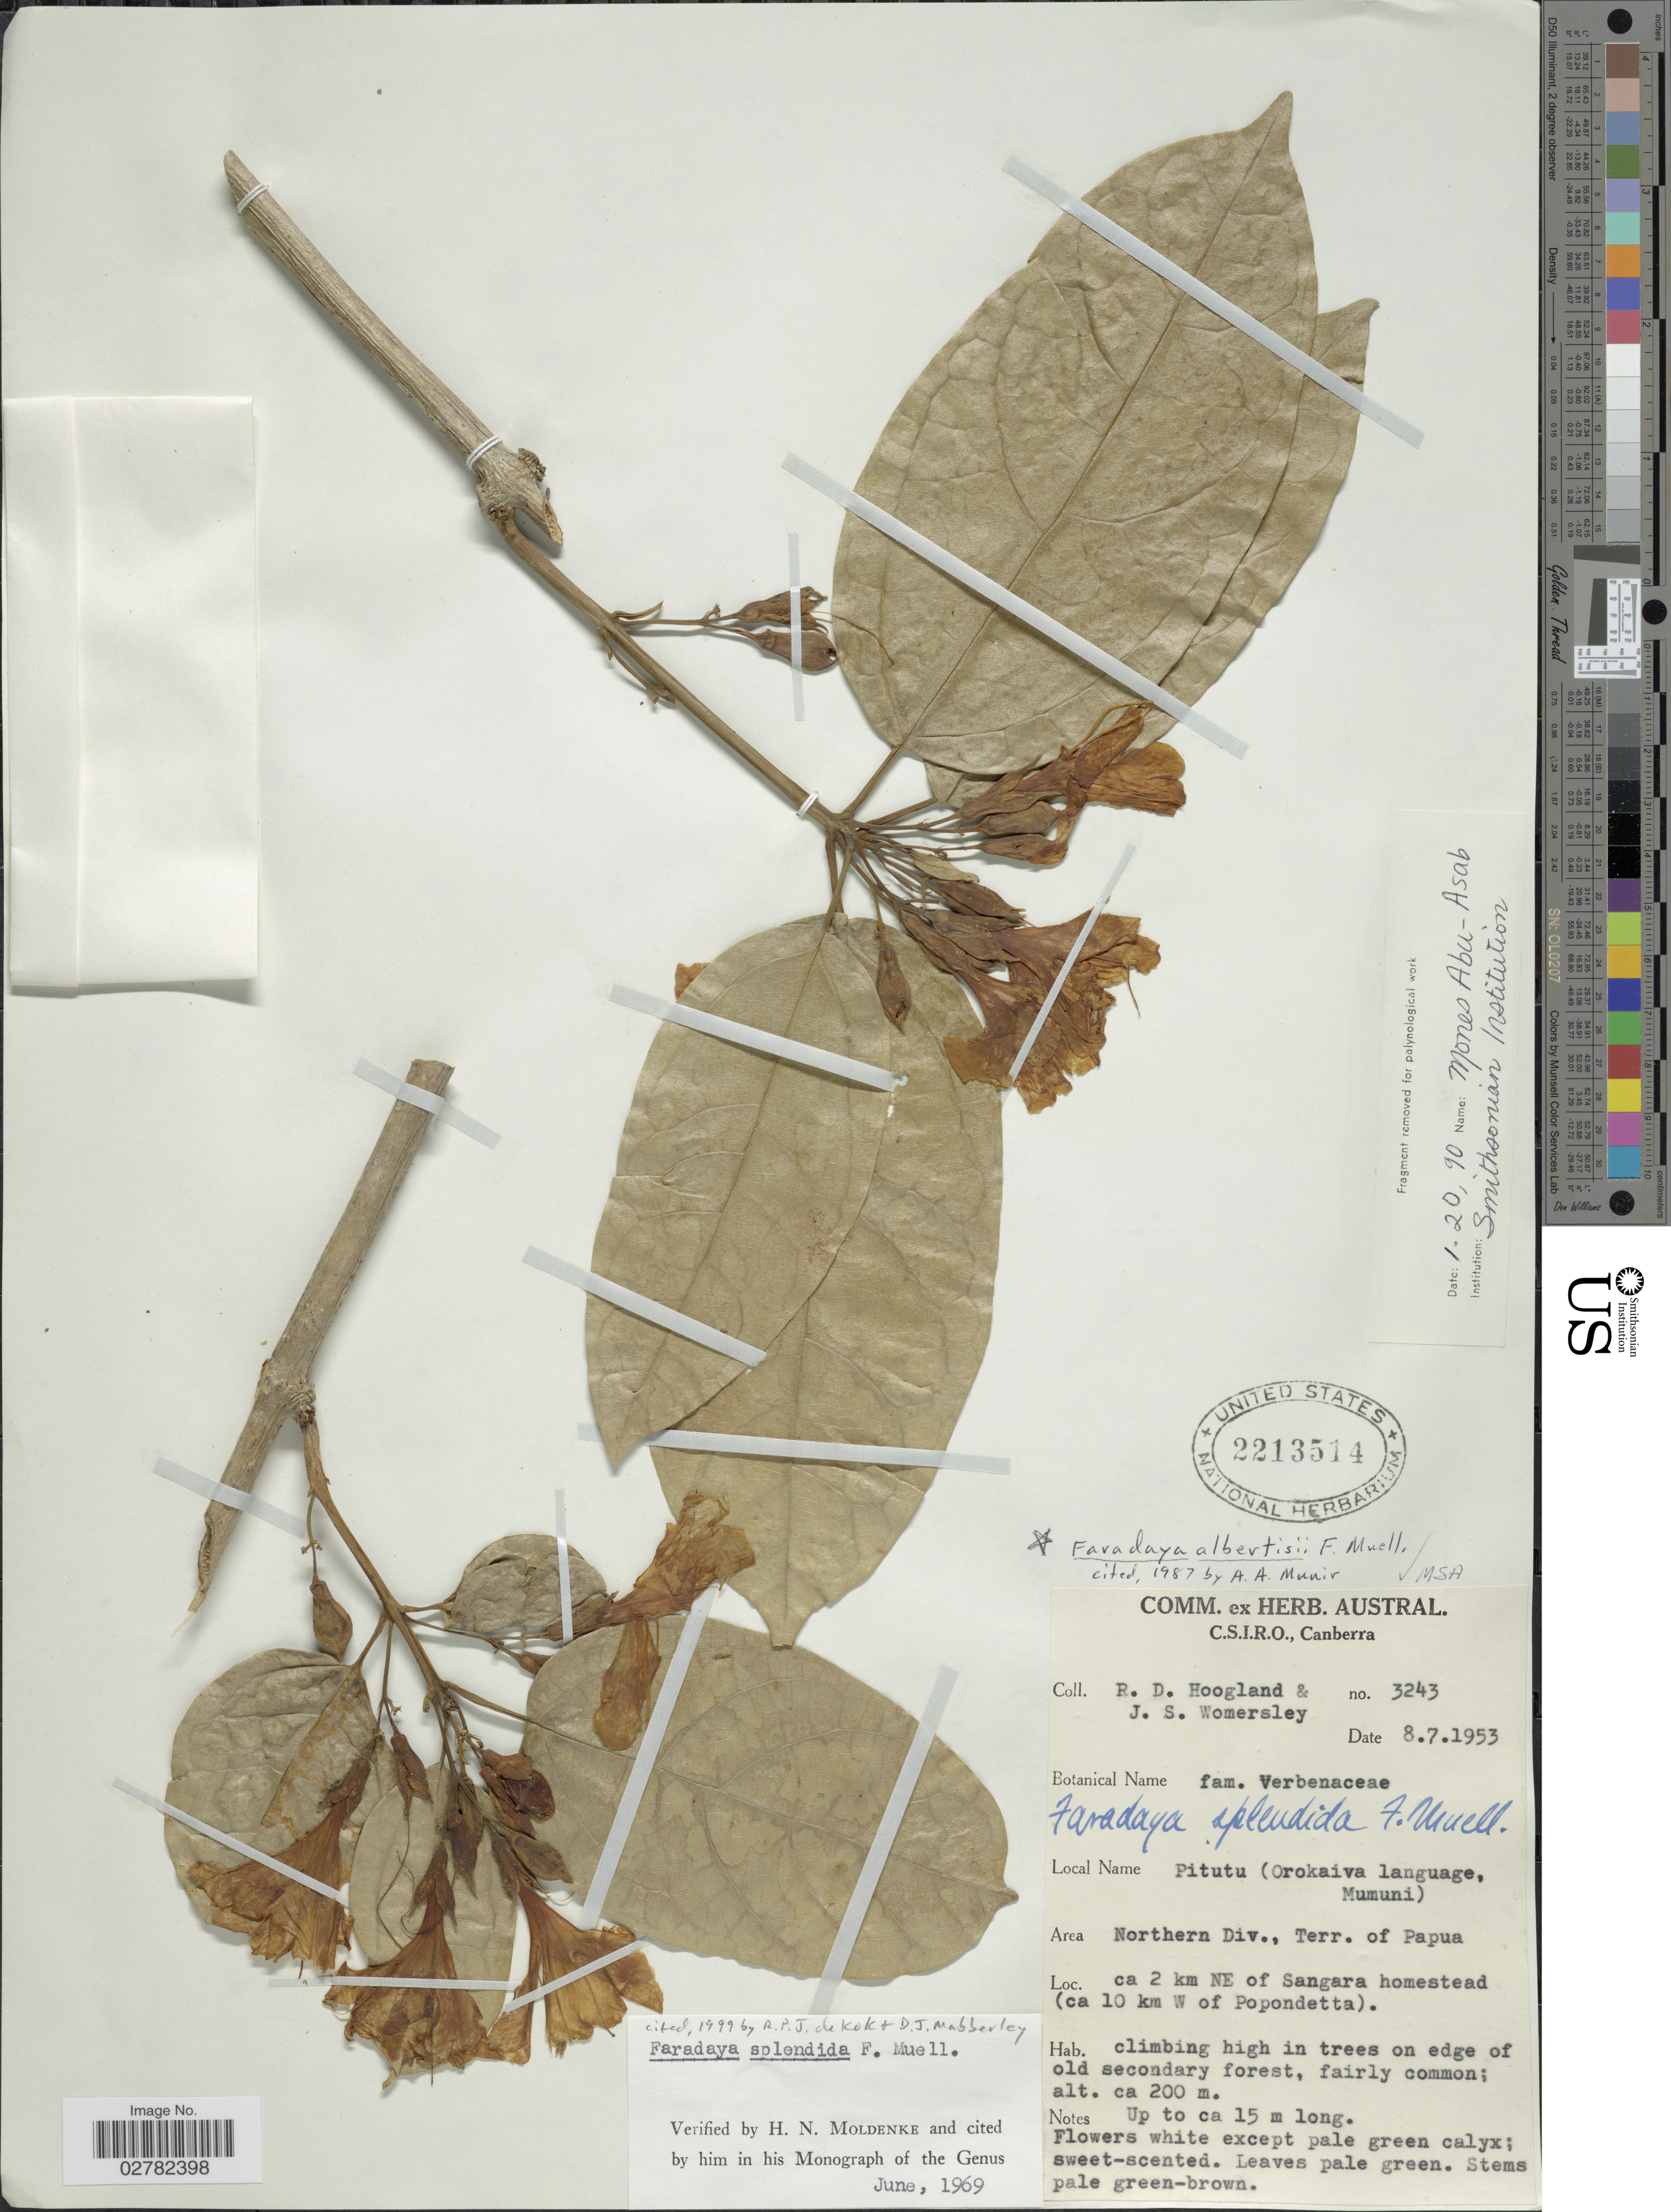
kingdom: Plantae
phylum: Tracheophyta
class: Magnoliopsida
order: Lamiales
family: Lamiaceae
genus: Faradaya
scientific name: Faradaya splendida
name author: F. Muell.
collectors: R. D. Hoogland & J. S. Womersley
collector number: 3243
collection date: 1953-07-08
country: Papua New Guinea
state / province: Northern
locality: Northern Div., Terr. of Papua, ca 2 km NE of Sangara homestead (ca 10 km W of Popondetta).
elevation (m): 200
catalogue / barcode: US 2213514